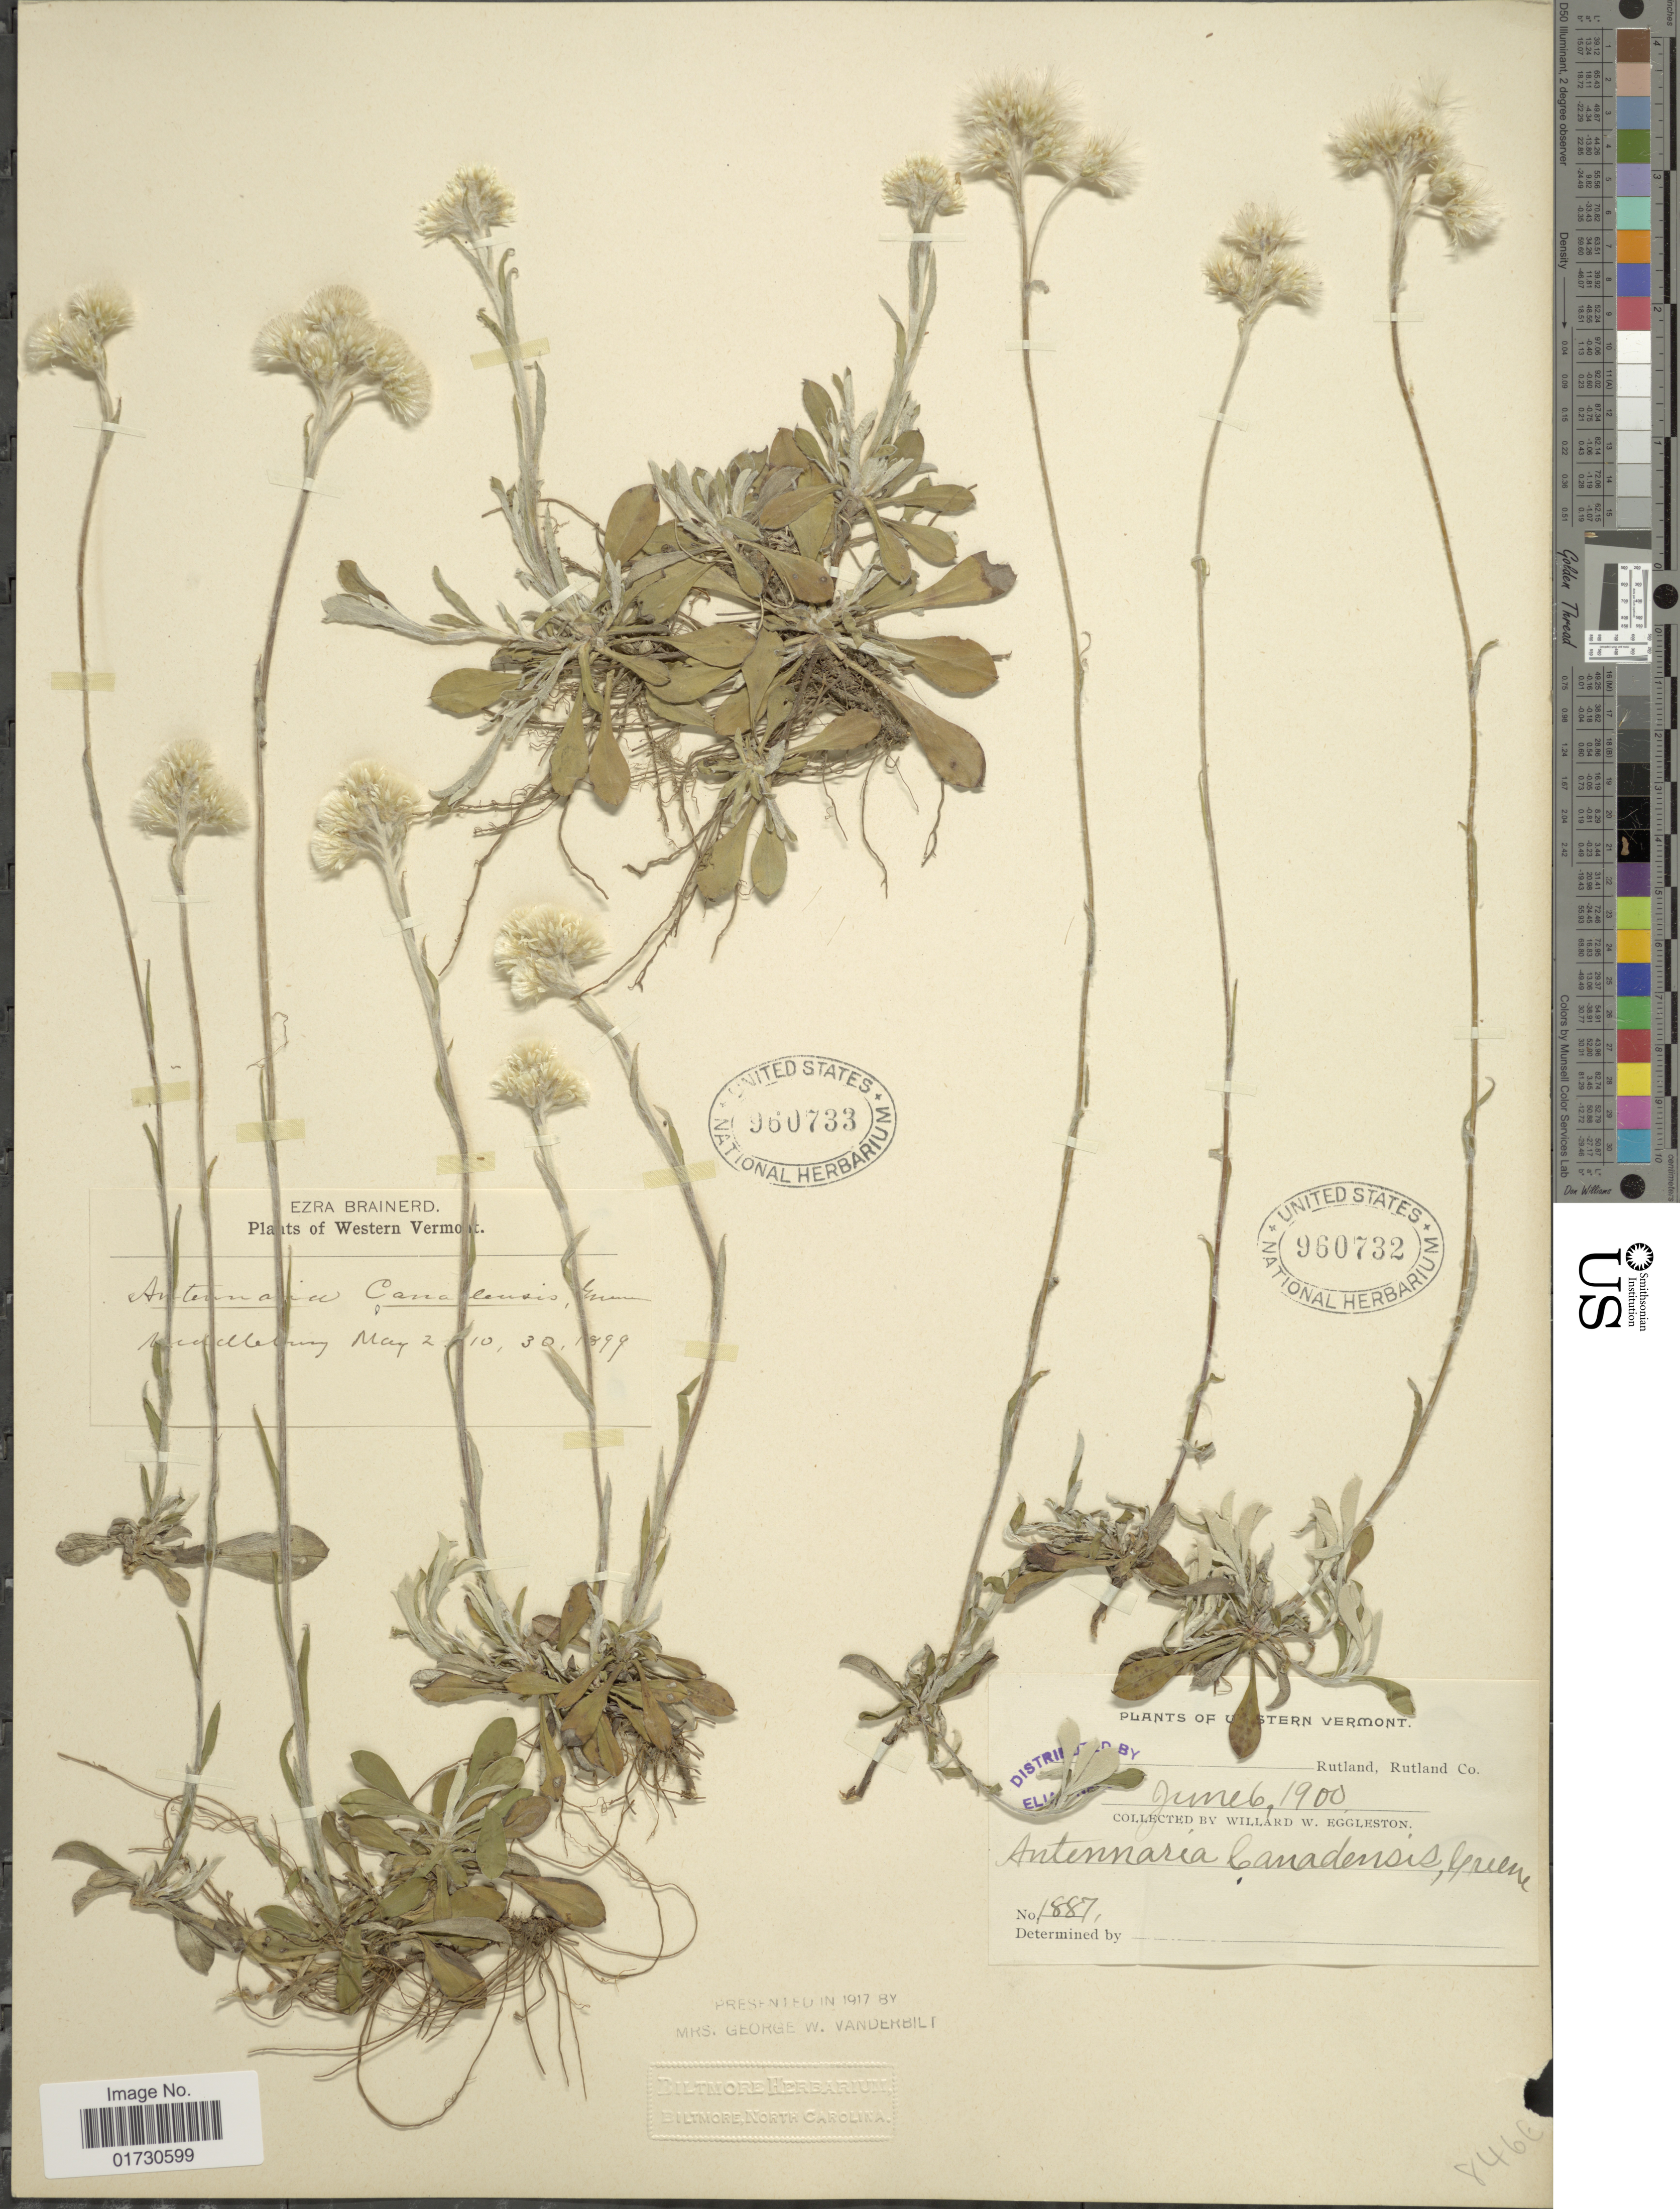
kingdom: Plantae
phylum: Tracheophyta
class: Magnoliopsida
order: Asterales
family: Asteraceae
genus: Antennaria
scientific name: Antennaria canadensis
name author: Greene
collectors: E. Brainerd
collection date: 1899-05-02/1899-05-30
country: United States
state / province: Vermont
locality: Western Vermont, Middleburry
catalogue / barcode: US 960733